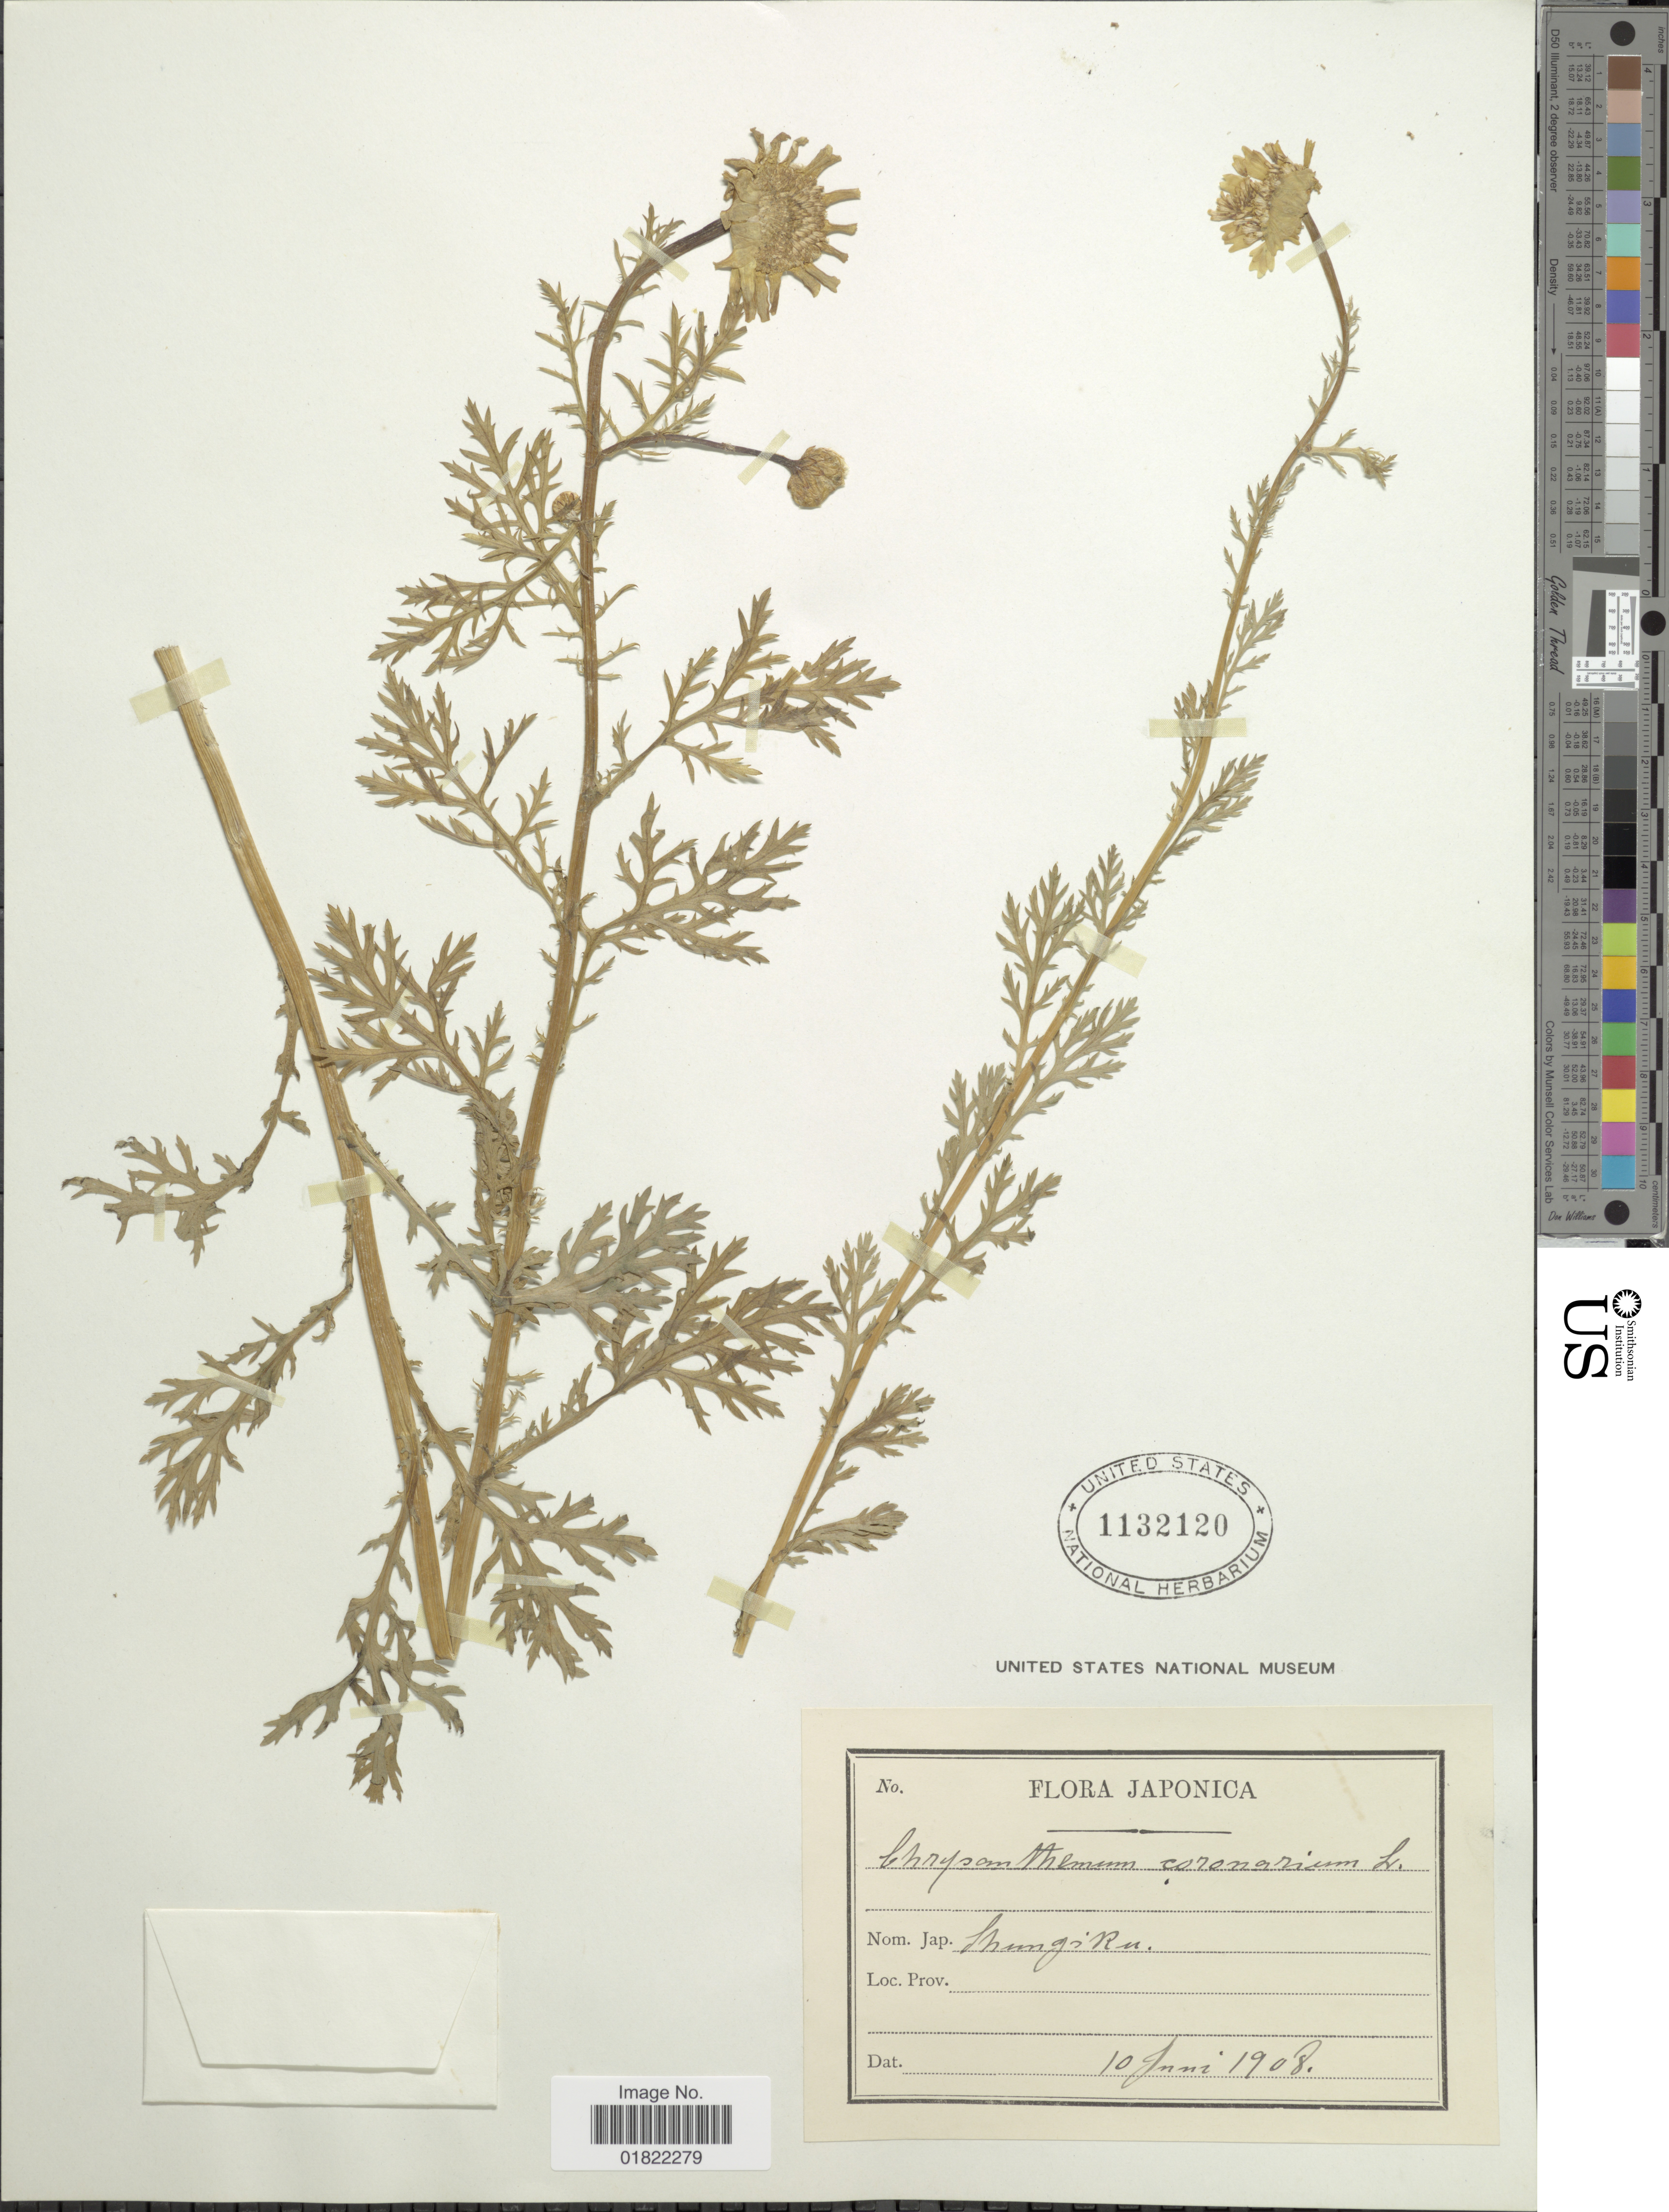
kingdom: Plantae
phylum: Tracheophyta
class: Magnoliopsida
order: Asterales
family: Asteraceae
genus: Chrysanthemum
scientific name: Chrysanthemum coronarium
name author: L.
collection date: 1908-06-10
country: Japan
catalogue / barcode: US 1132120